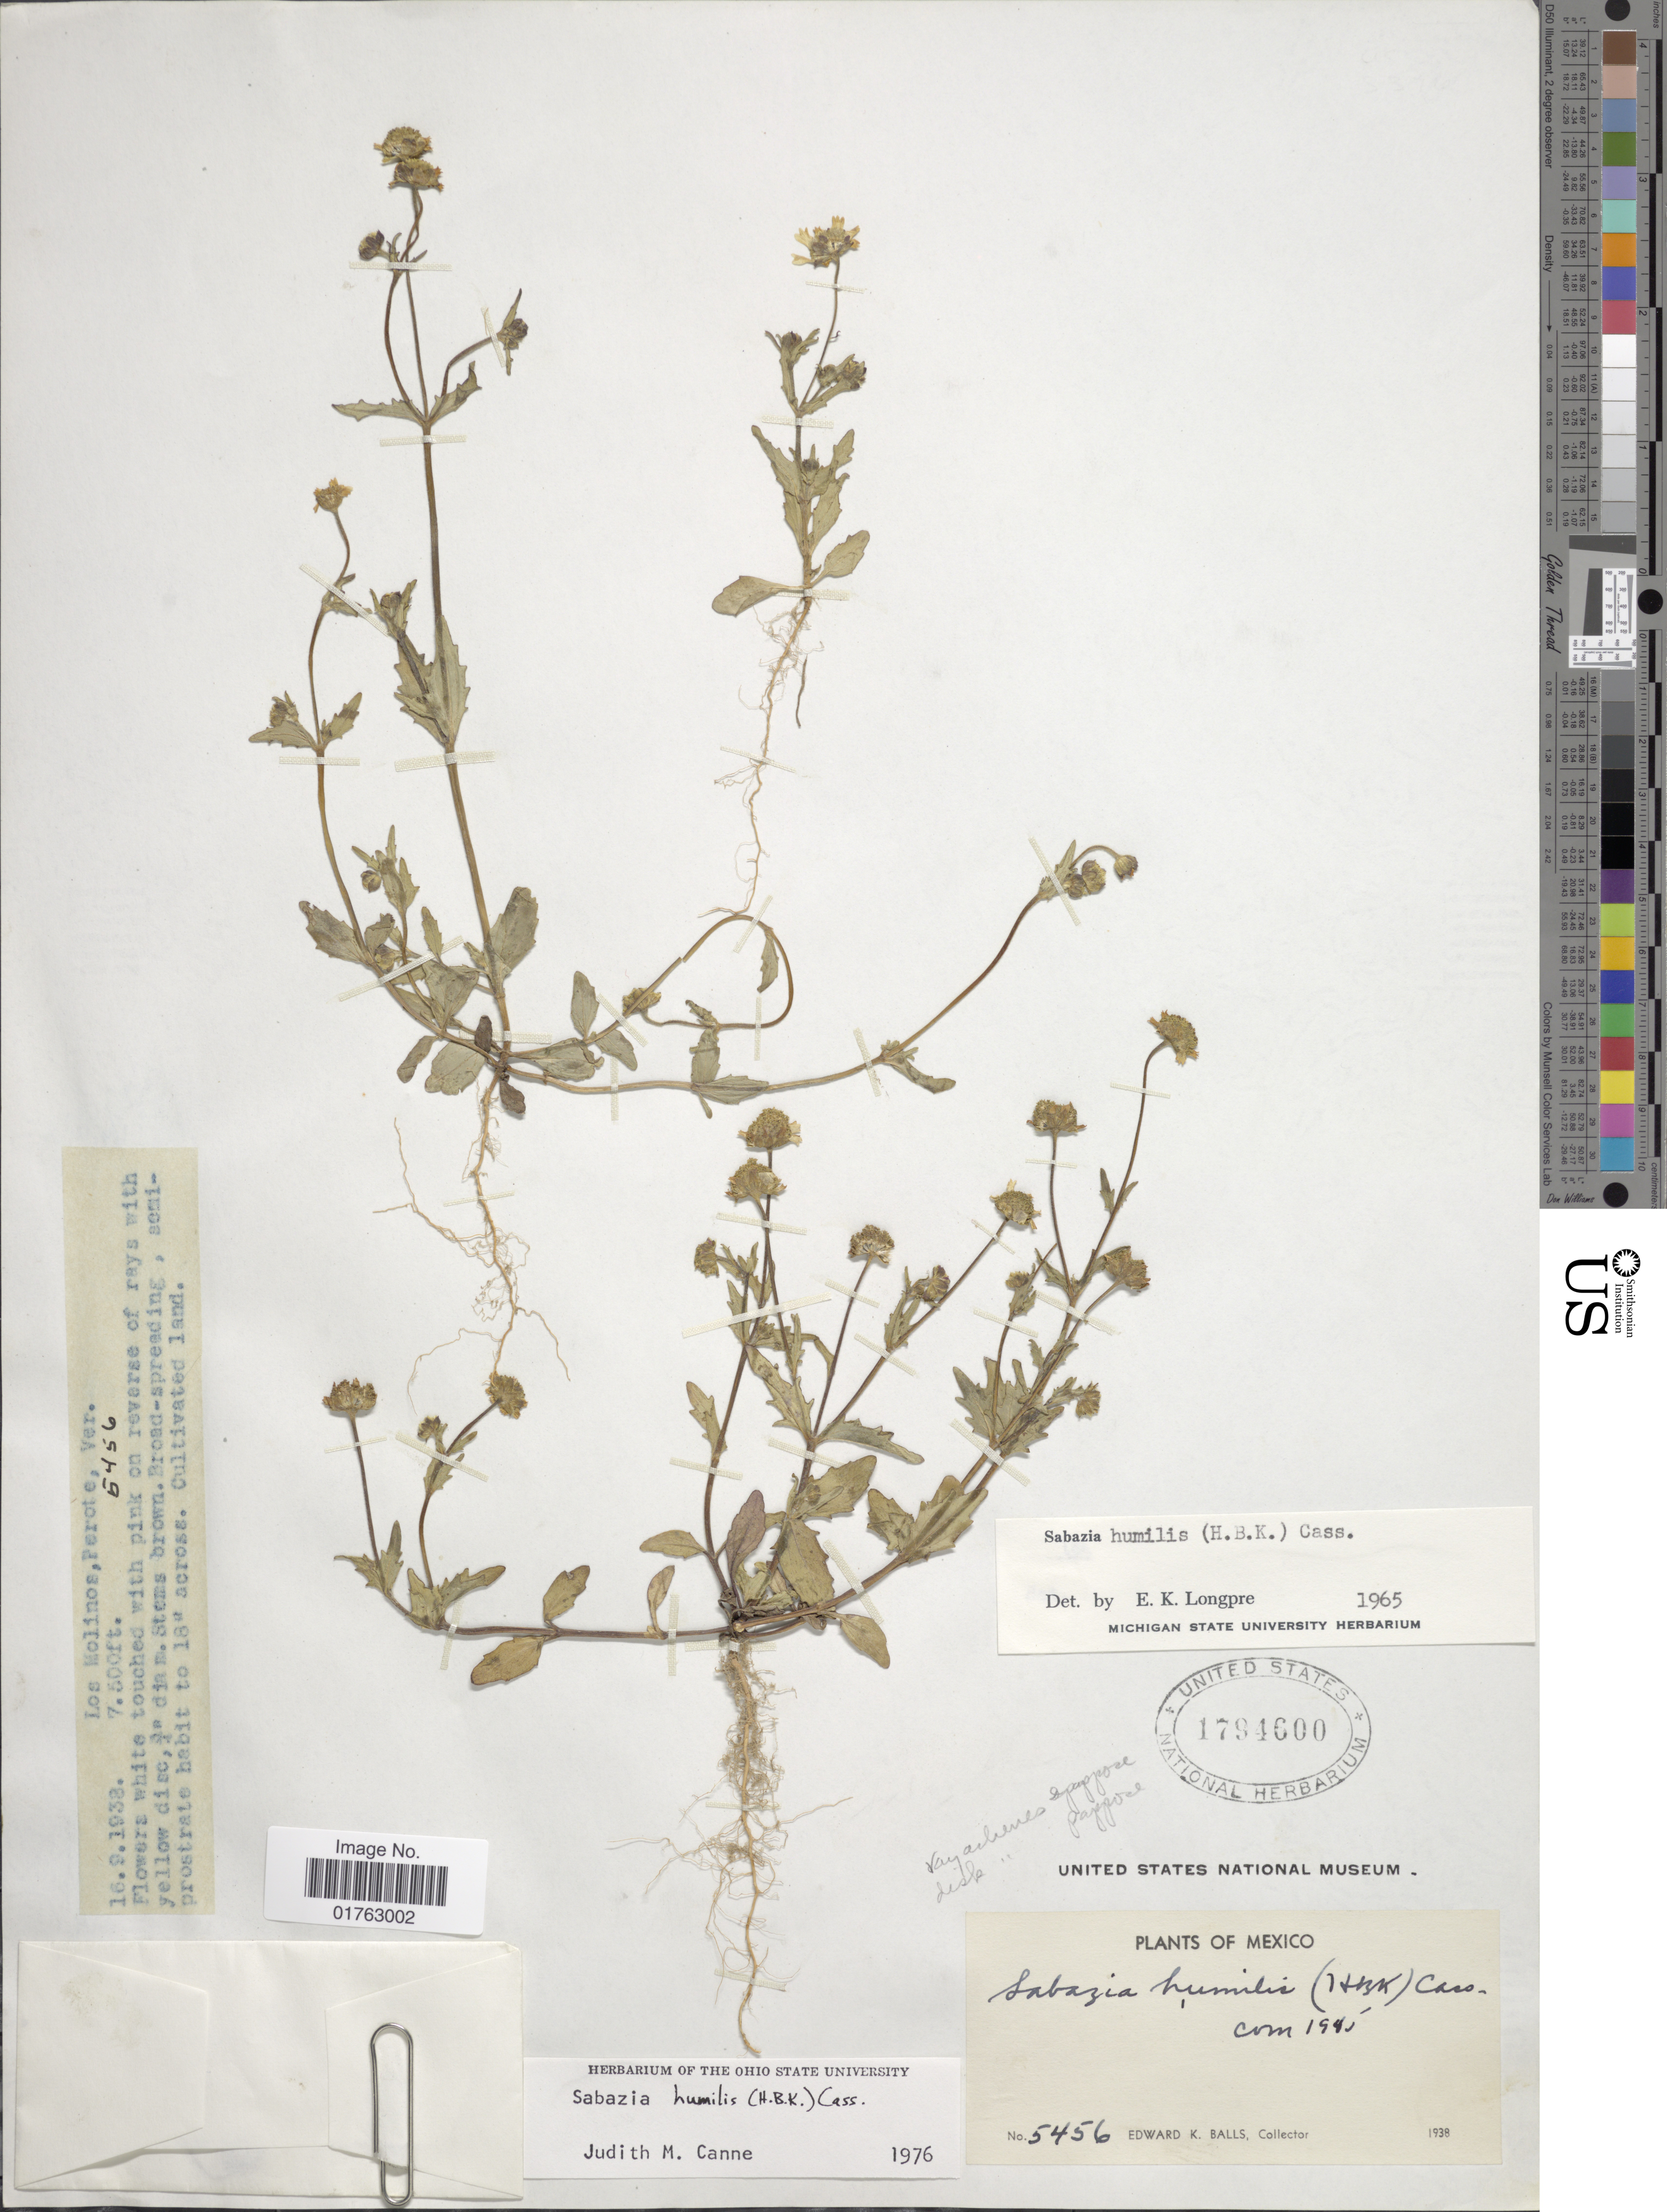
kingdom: Plantae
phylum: Tracheophyta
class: Magnoliopsida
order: Asterales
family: Asteraceae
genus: Sabazia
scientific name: Sabazia humilis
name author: (Kunth) Cass.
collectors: E. K. Balls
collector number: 5456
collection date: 1938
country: Mexico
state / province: Veracruz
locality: Los Molinos, Perote, Ver.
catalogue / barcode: US 1794600